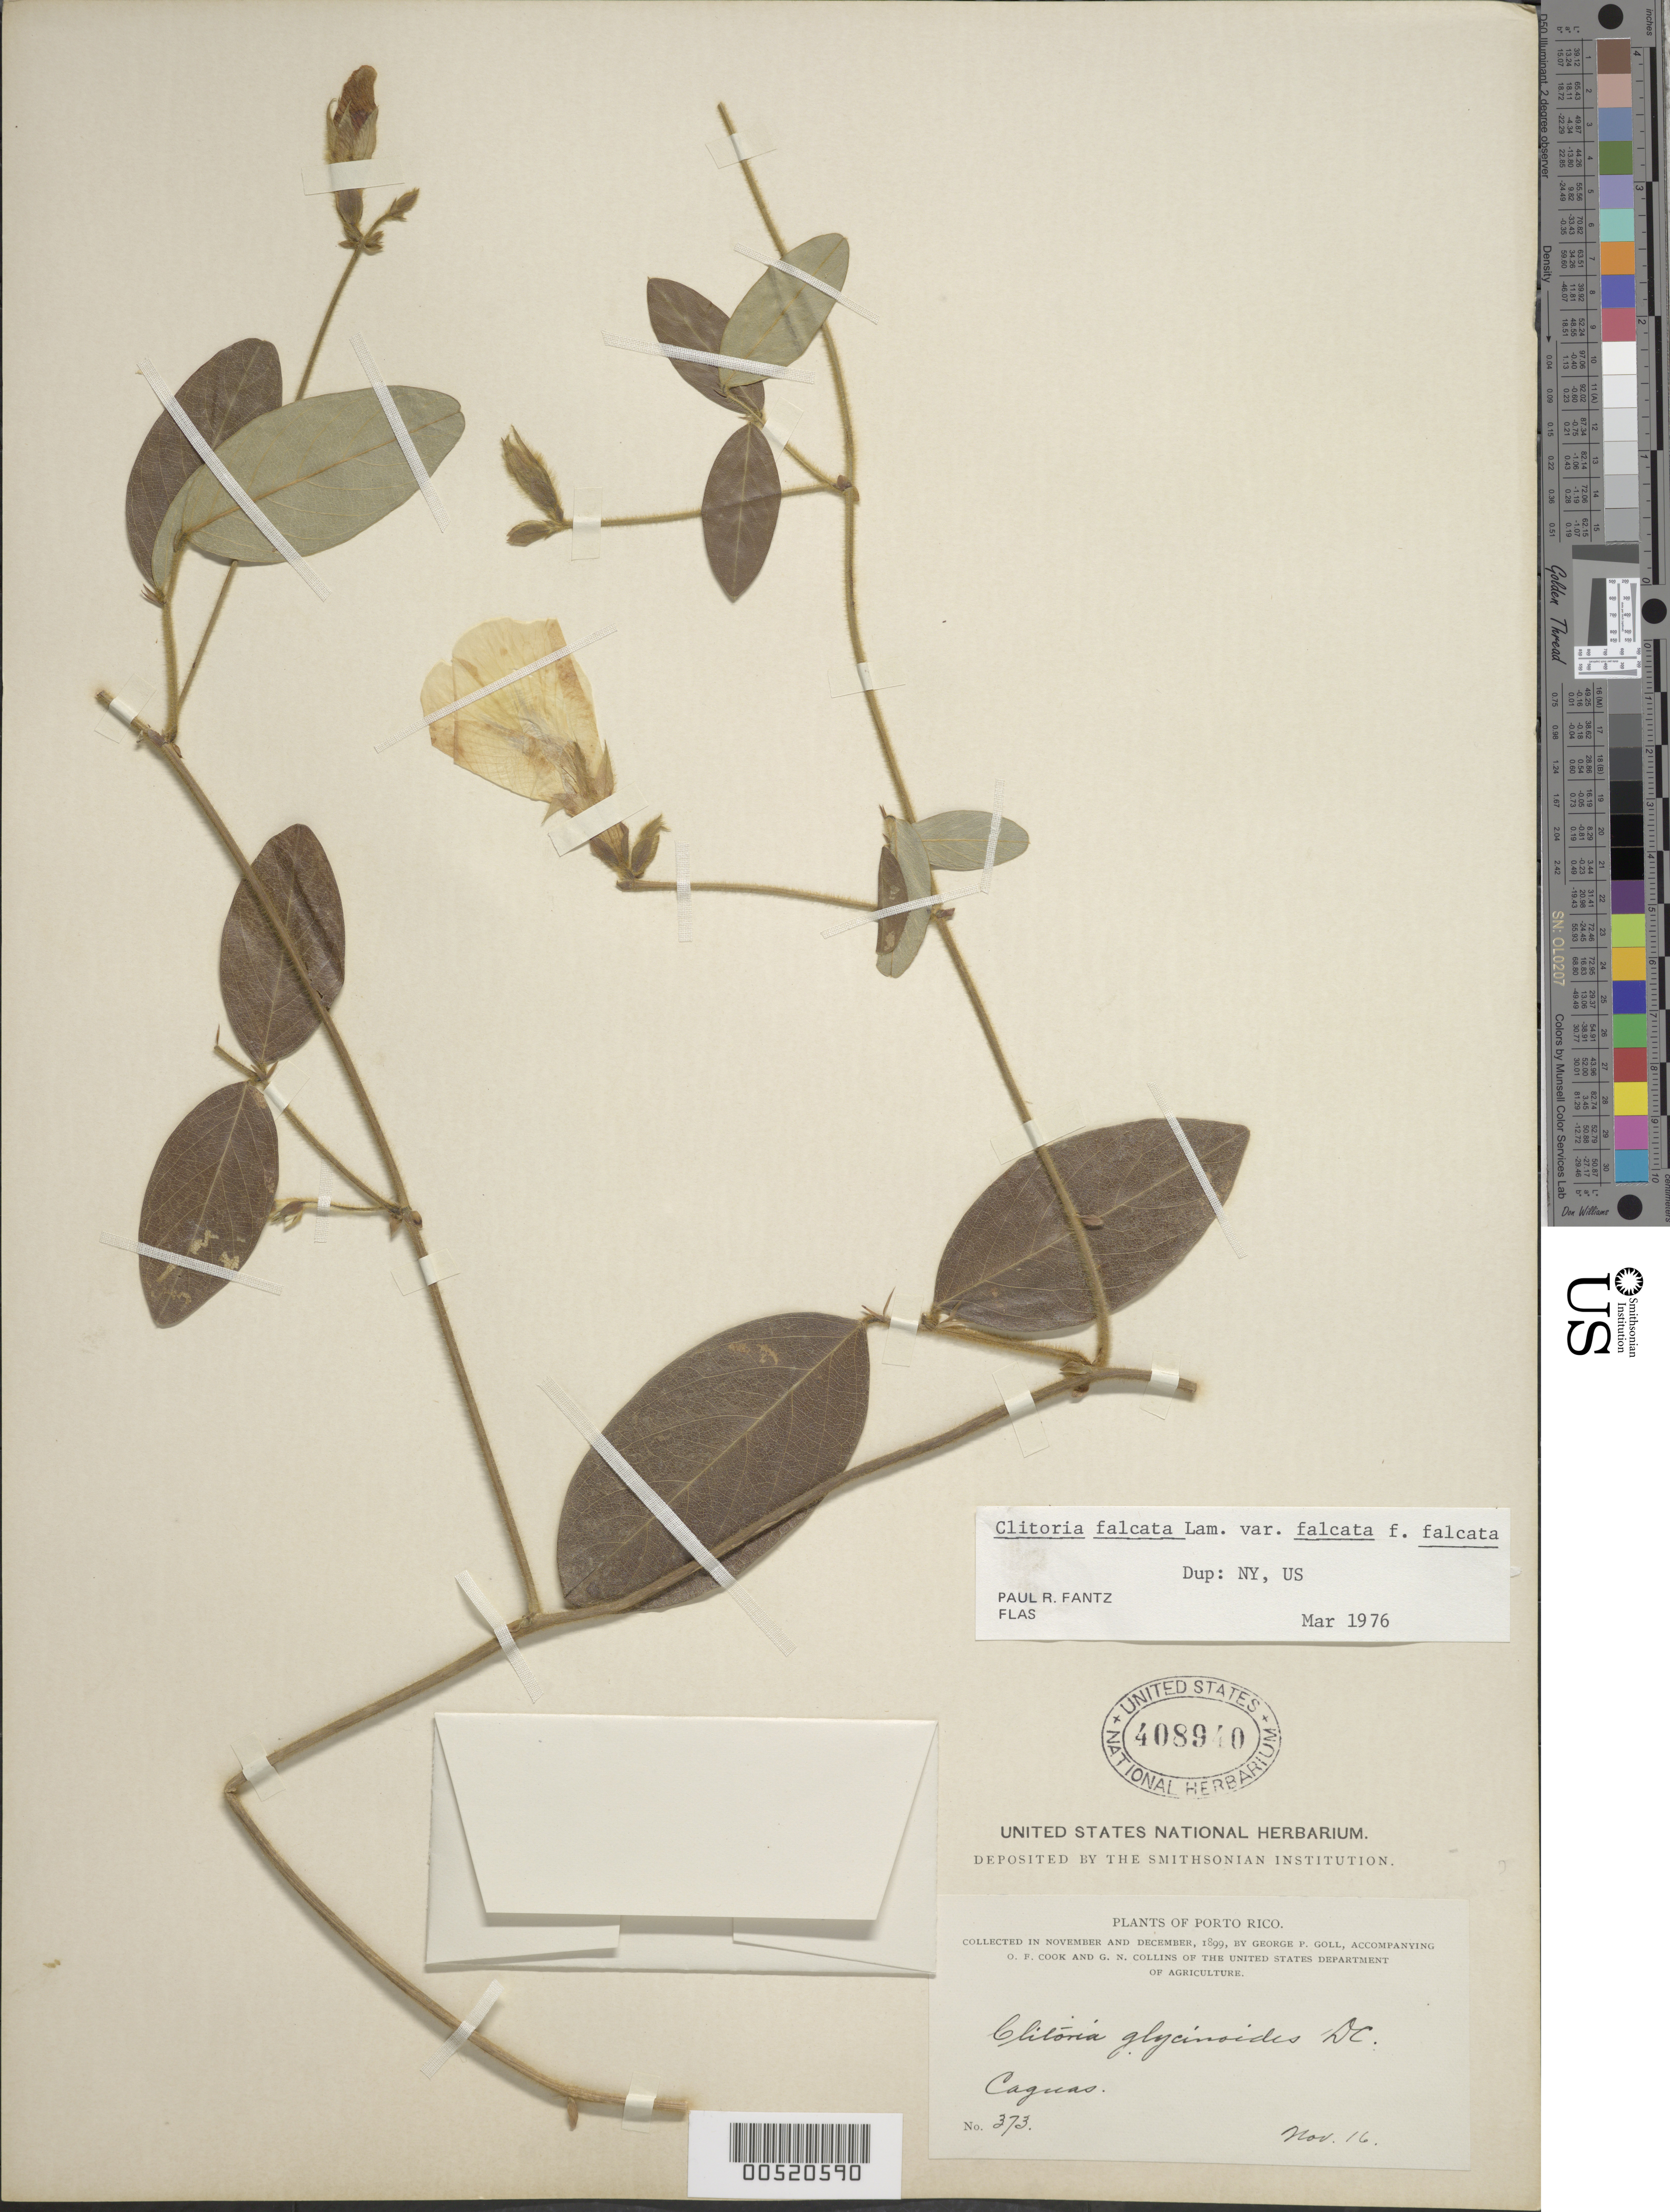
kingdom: Plantae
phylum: Tracheophyta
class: Magnoliopsida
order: Fabales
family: Fabaceae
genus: Clitoria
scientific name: Clitoria rubiginosa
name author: Juss.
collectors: G. Goll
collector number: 373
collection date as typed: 16 Nov 1899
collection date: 1899-11-16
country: Puerto Rico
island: Greater Antilles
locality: Caguas.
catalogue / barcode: US 408940